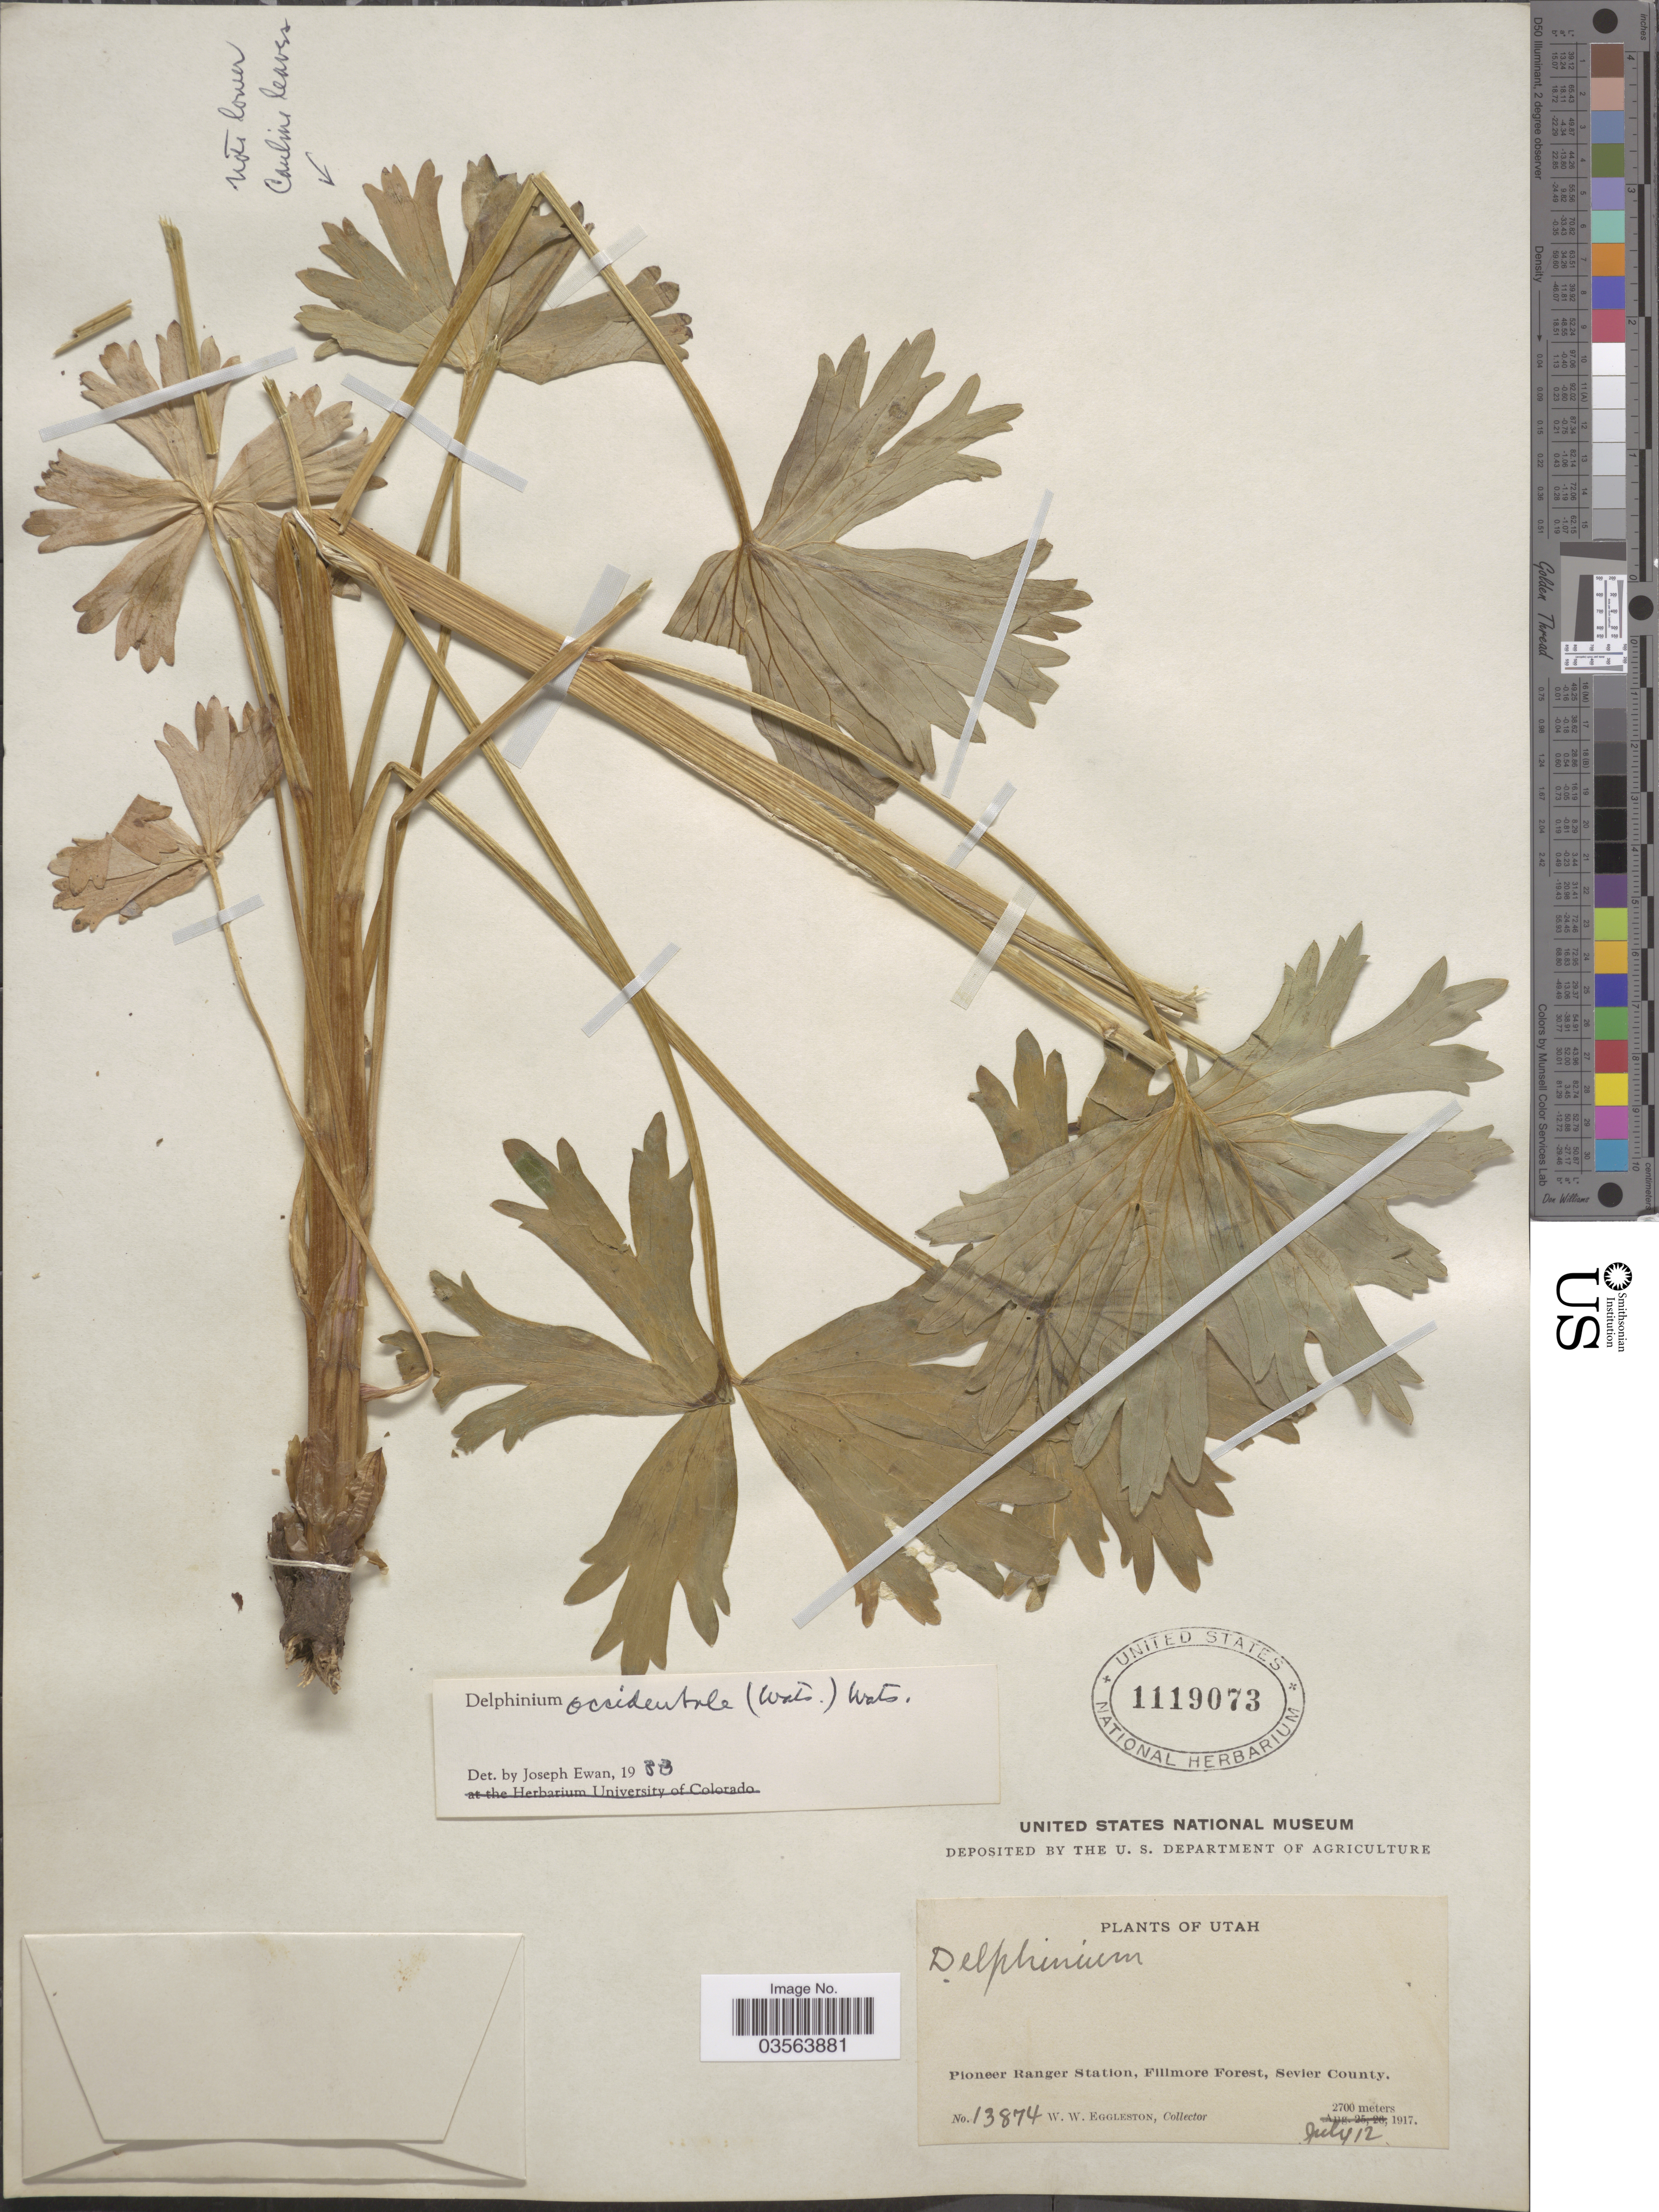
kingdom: Plantae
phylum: Tracheophyta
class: Magnoliopsida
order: Ranunculales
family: Ranunculaceae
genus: Delphinium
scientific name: Delphinium x occidentale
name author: (S. Watson) S. Watson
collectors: W. W. Eggleston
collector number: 13874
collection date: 1917-07-12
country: United States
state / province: Utah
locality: Pioneer Ranger Station, Fillmore Forest, Sevier County.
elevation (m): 2700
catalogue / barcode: US 1119073